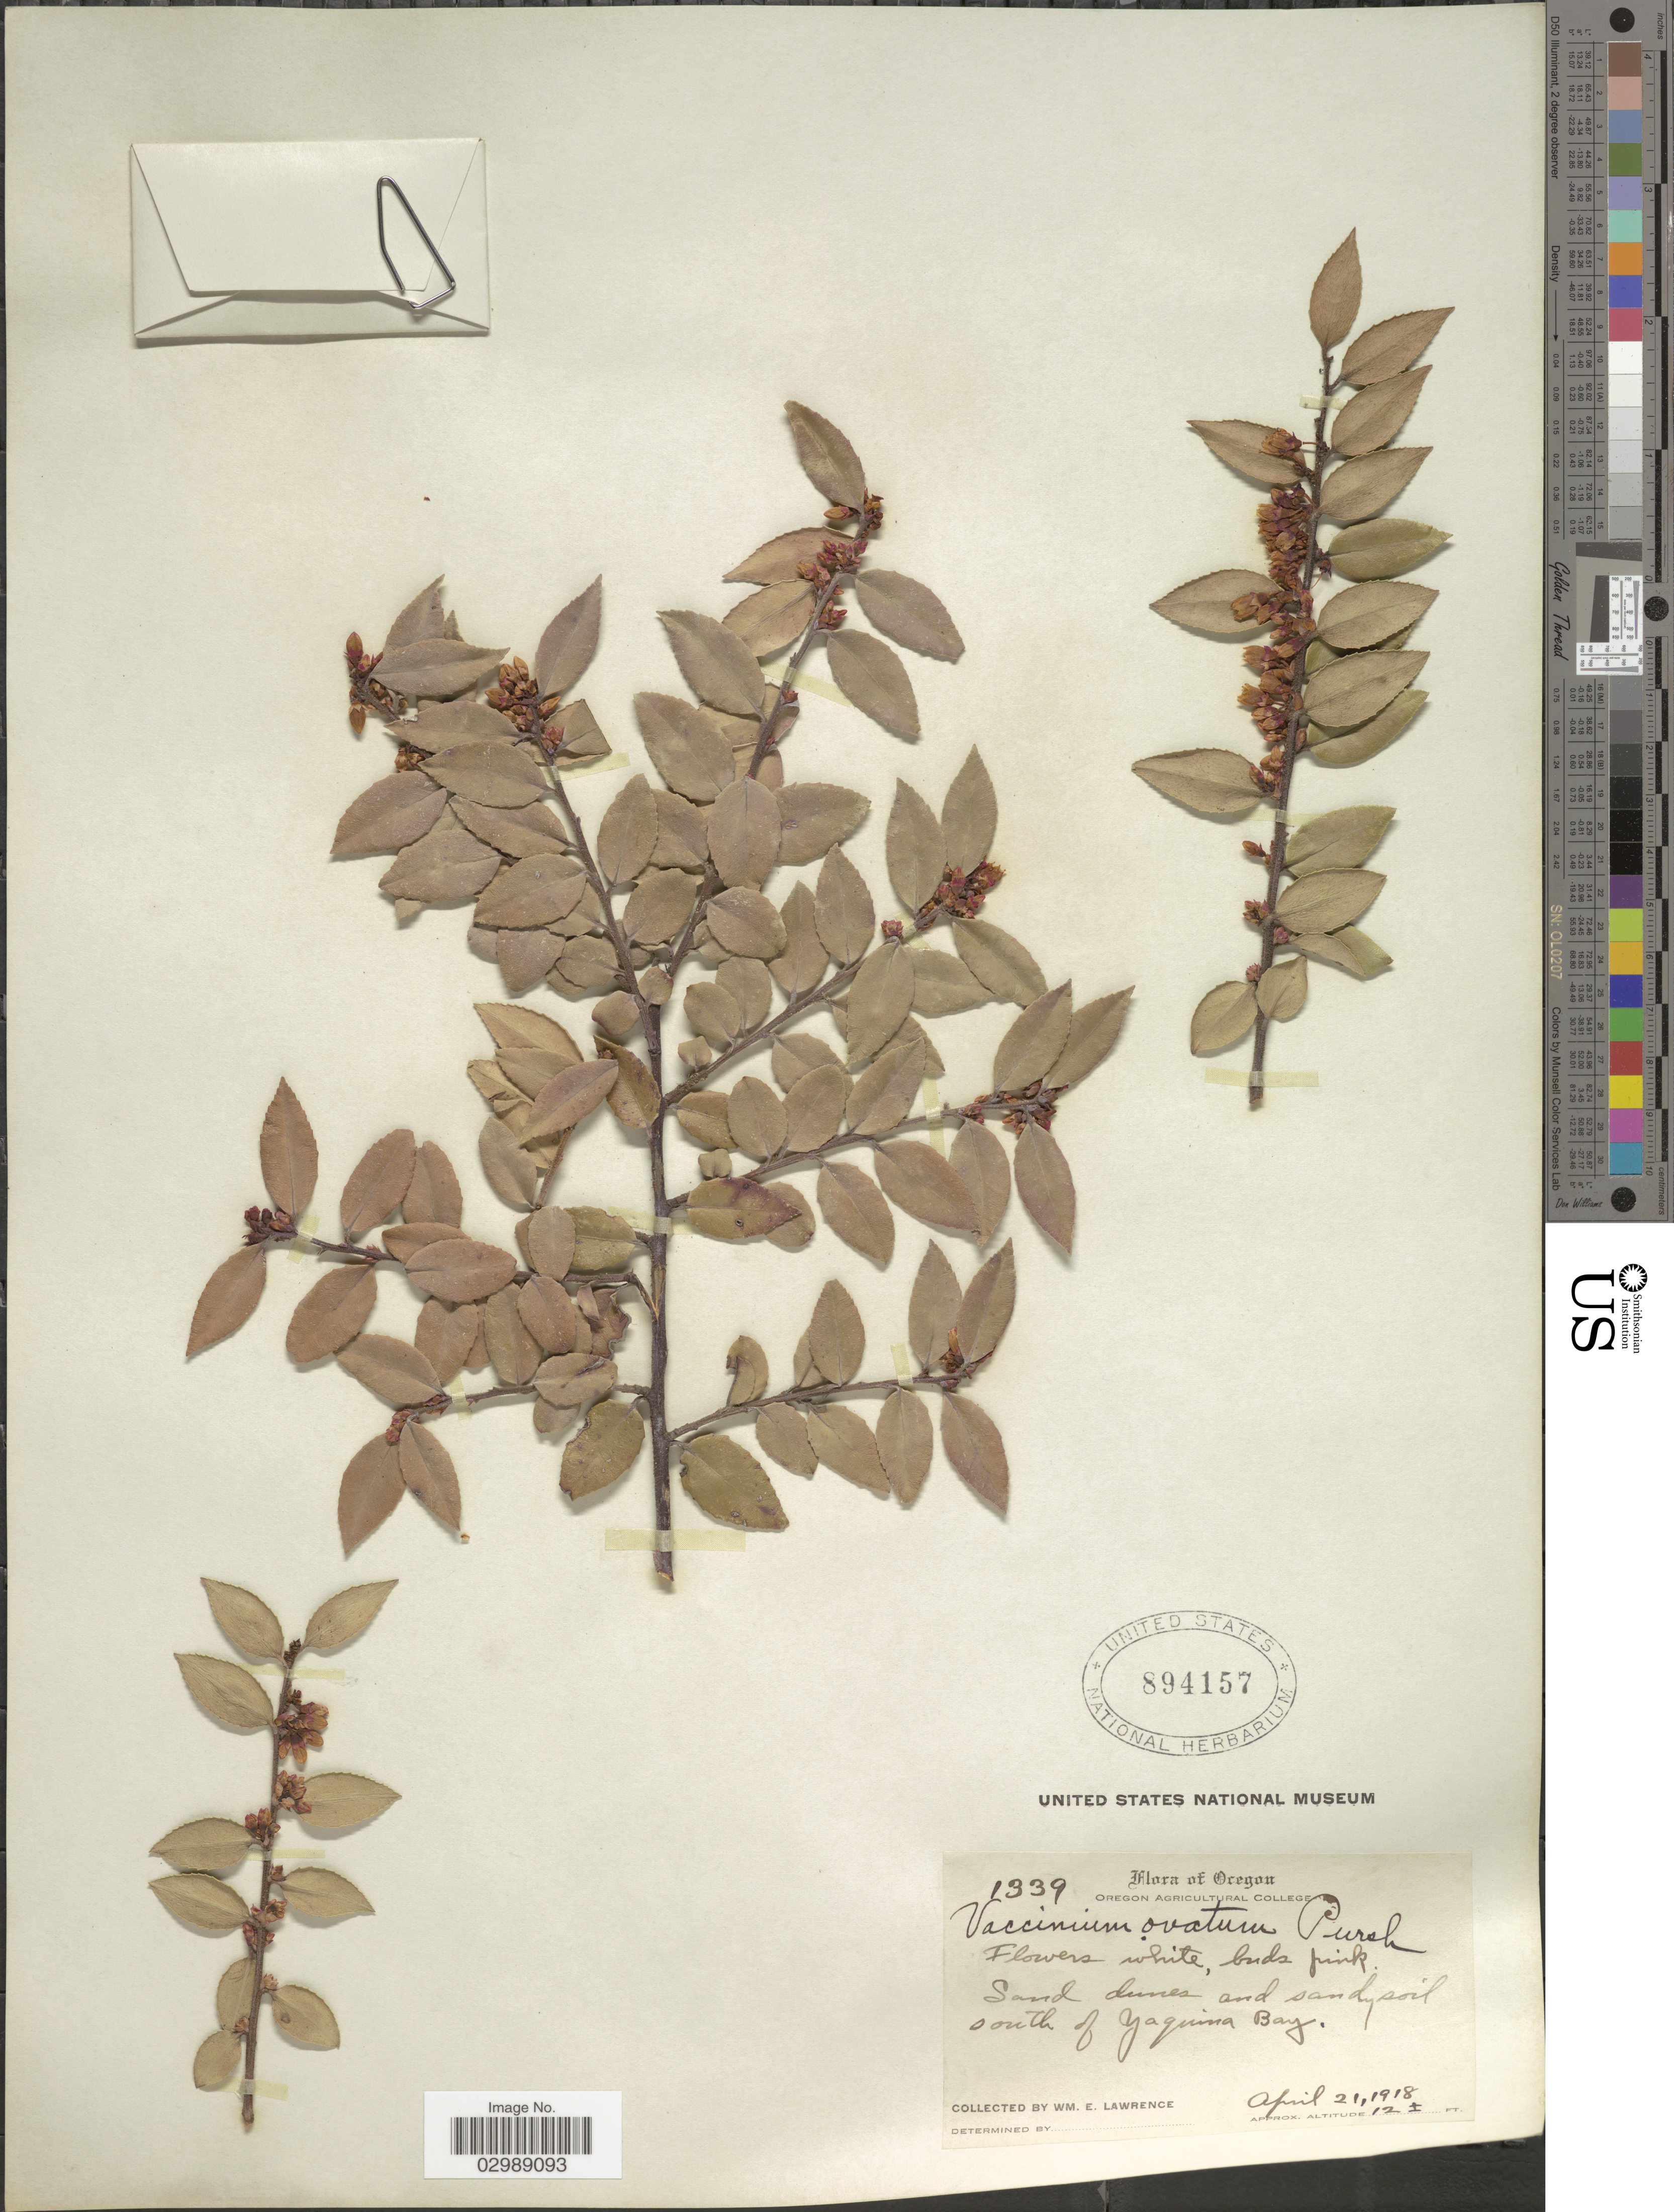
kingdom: Plantae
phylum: Tracheophyta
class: Magnoliopsida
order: Ericales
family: Ericaceae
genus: Vaccinium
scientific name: Vaccinium ovatum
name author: Pursh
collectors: W. Lawrence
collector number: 1339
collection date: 1918-04-21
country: United States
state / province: Oregon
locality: South of Yaquina Bay.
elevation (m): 4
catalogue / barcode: US 894157